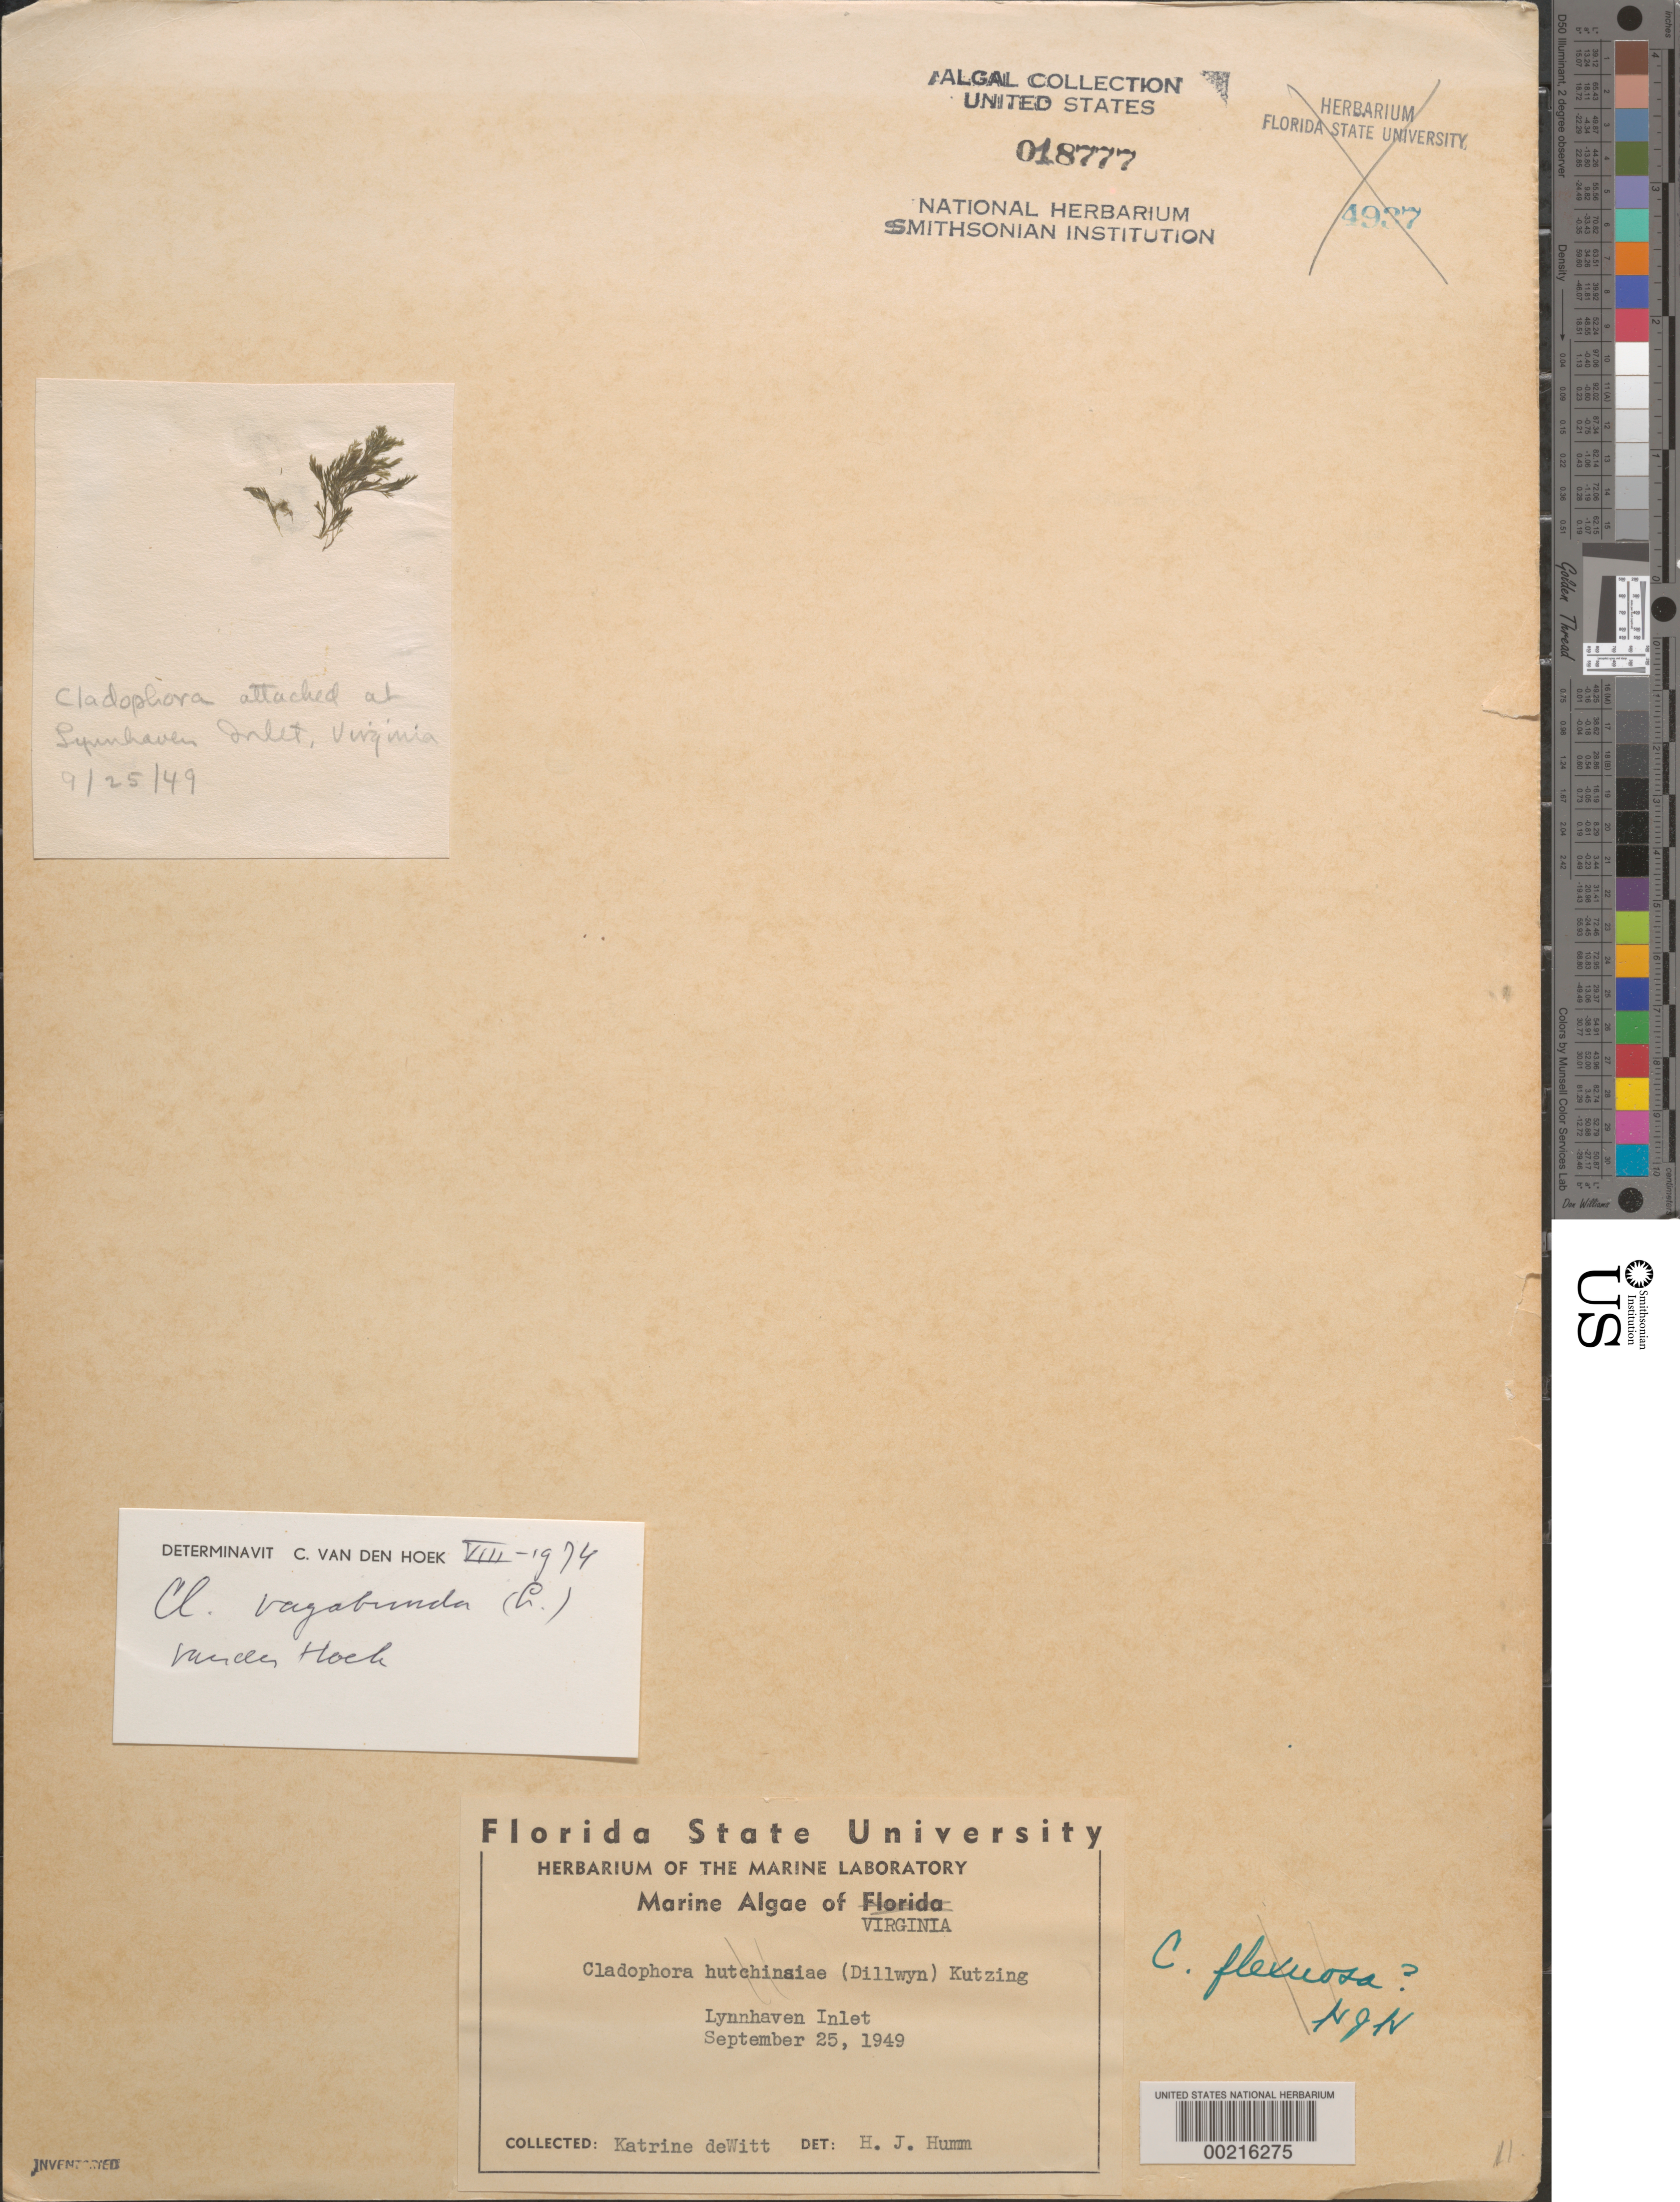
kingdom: Plantae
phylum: Chlorophyta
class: Ulvophyceae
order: Cladophorales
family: Cladophoraceae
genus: Cladophora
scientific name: Cladophora vagabunda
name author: (L.) C. Hoek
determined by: Hoek, C. van den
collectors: K. deWitt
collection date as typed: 25 Sep 1949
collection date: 1949-09-25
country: United States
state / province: Virginia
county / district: City of Virginia Beach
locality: Lynnhaven Inlet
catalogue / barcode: US 18777